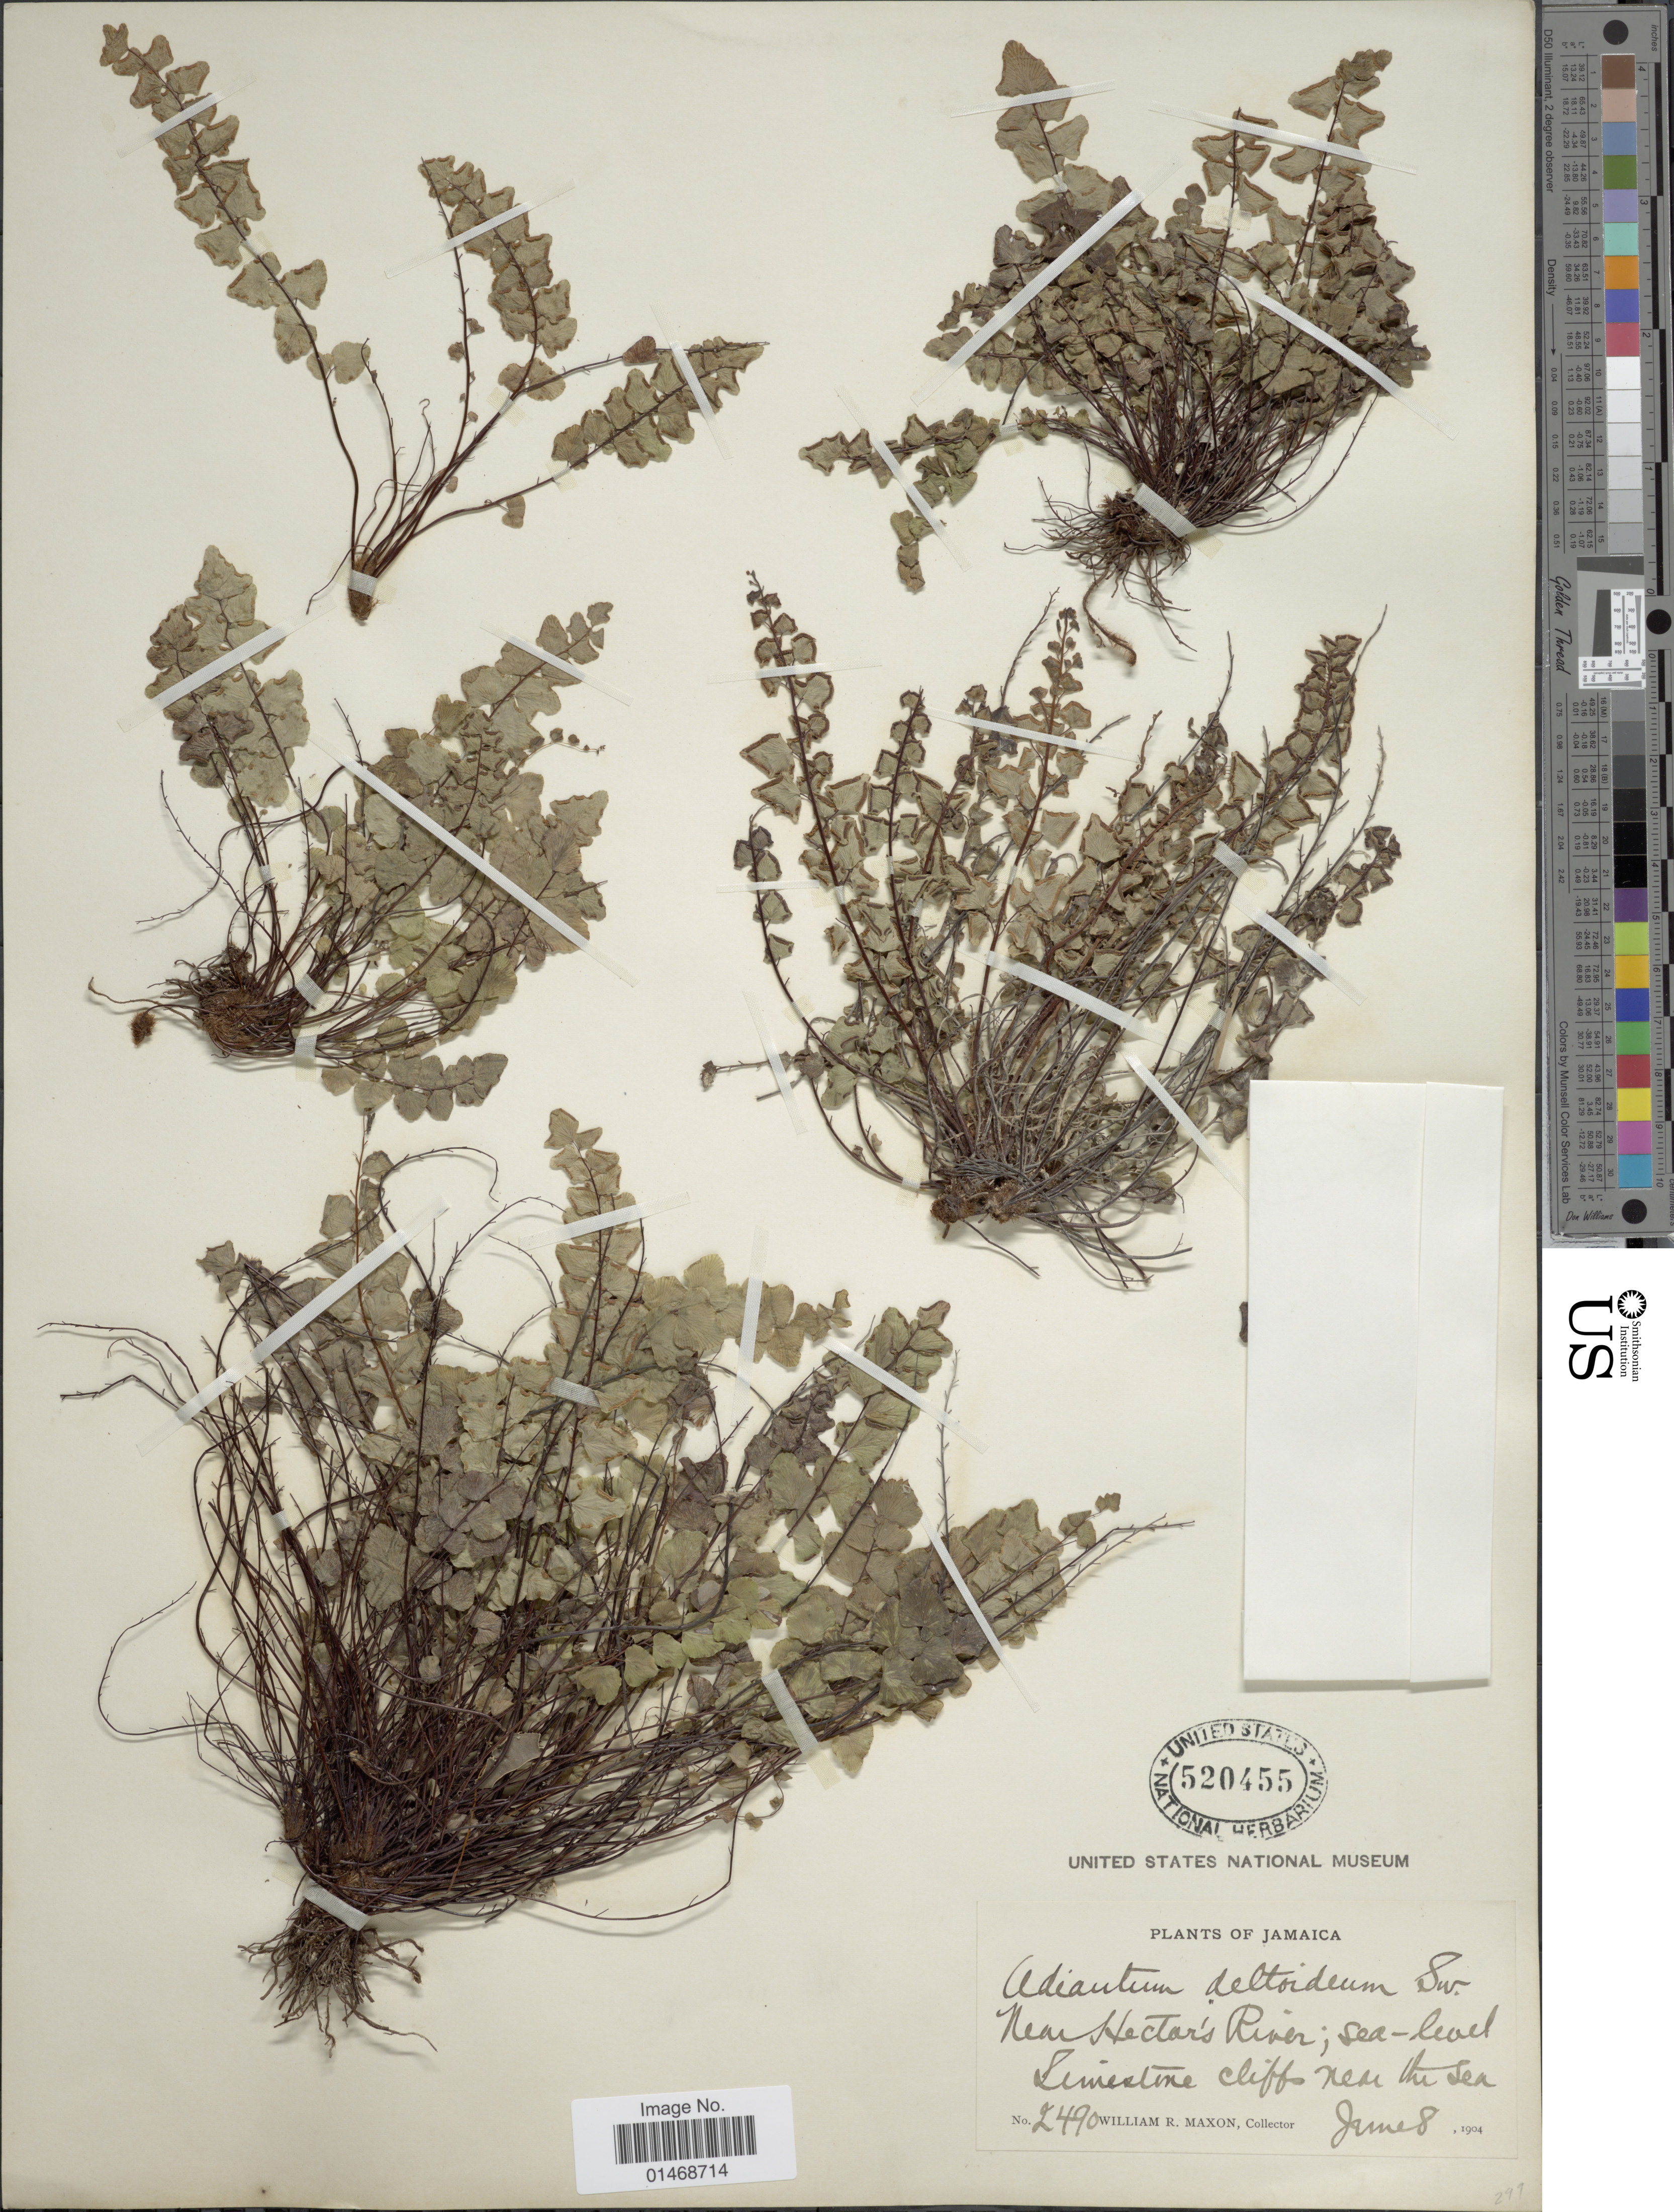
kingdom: Plantae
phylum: Tracheophyta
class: Polypodiopsida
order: Polypodiales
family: Pteridaceae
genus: Adiantum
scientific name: Adiantum deltoideum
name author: Sw.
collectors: W. R. Maxon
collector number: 2490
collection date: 1904-06-08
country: Jamaica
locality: Near Hectors River, Limestone cliffs near the sea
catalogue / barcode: US 520455